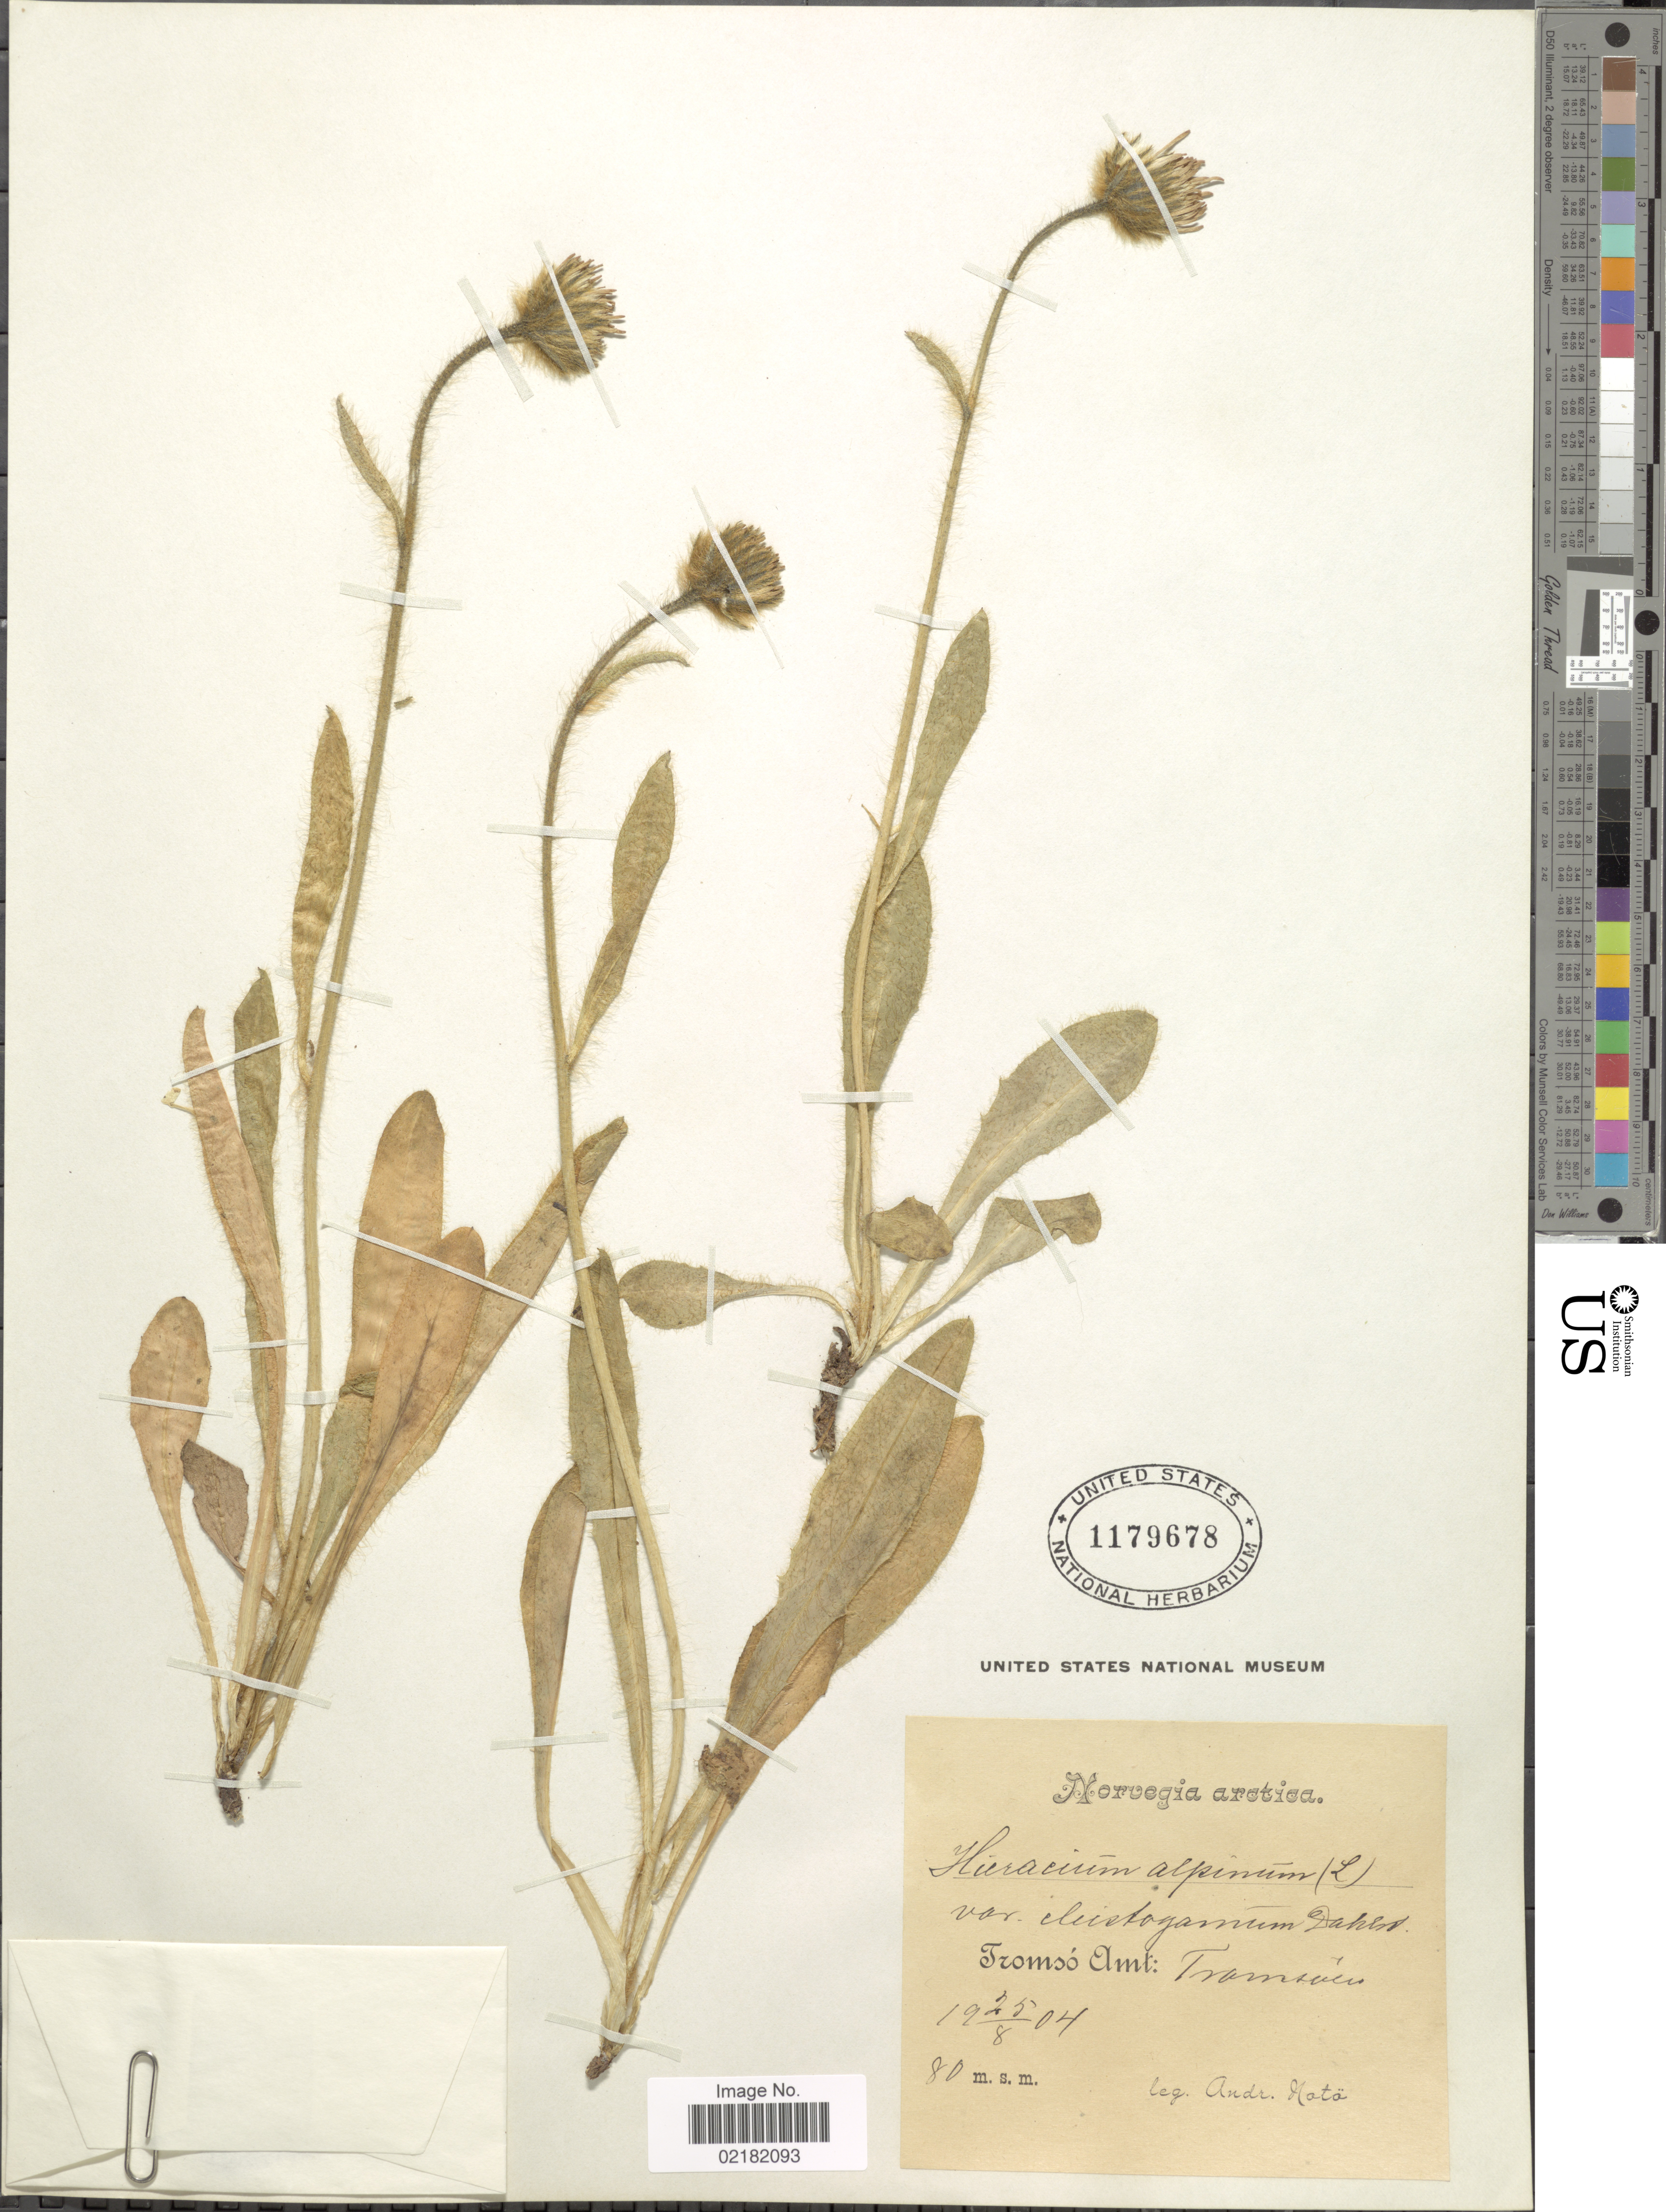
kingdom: Plantae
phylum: Tracheophyta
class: Magnoliopsida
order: Asterales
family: Asteraceae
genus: Hieracium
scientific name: Hieracium alpinum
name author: L.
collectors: A. Notǿ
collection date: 1904-08-25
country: Norway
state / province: Troms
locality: Norvegia actica,Tromso Amt: Tromsoen.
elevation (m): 80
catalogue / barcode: US 1179678